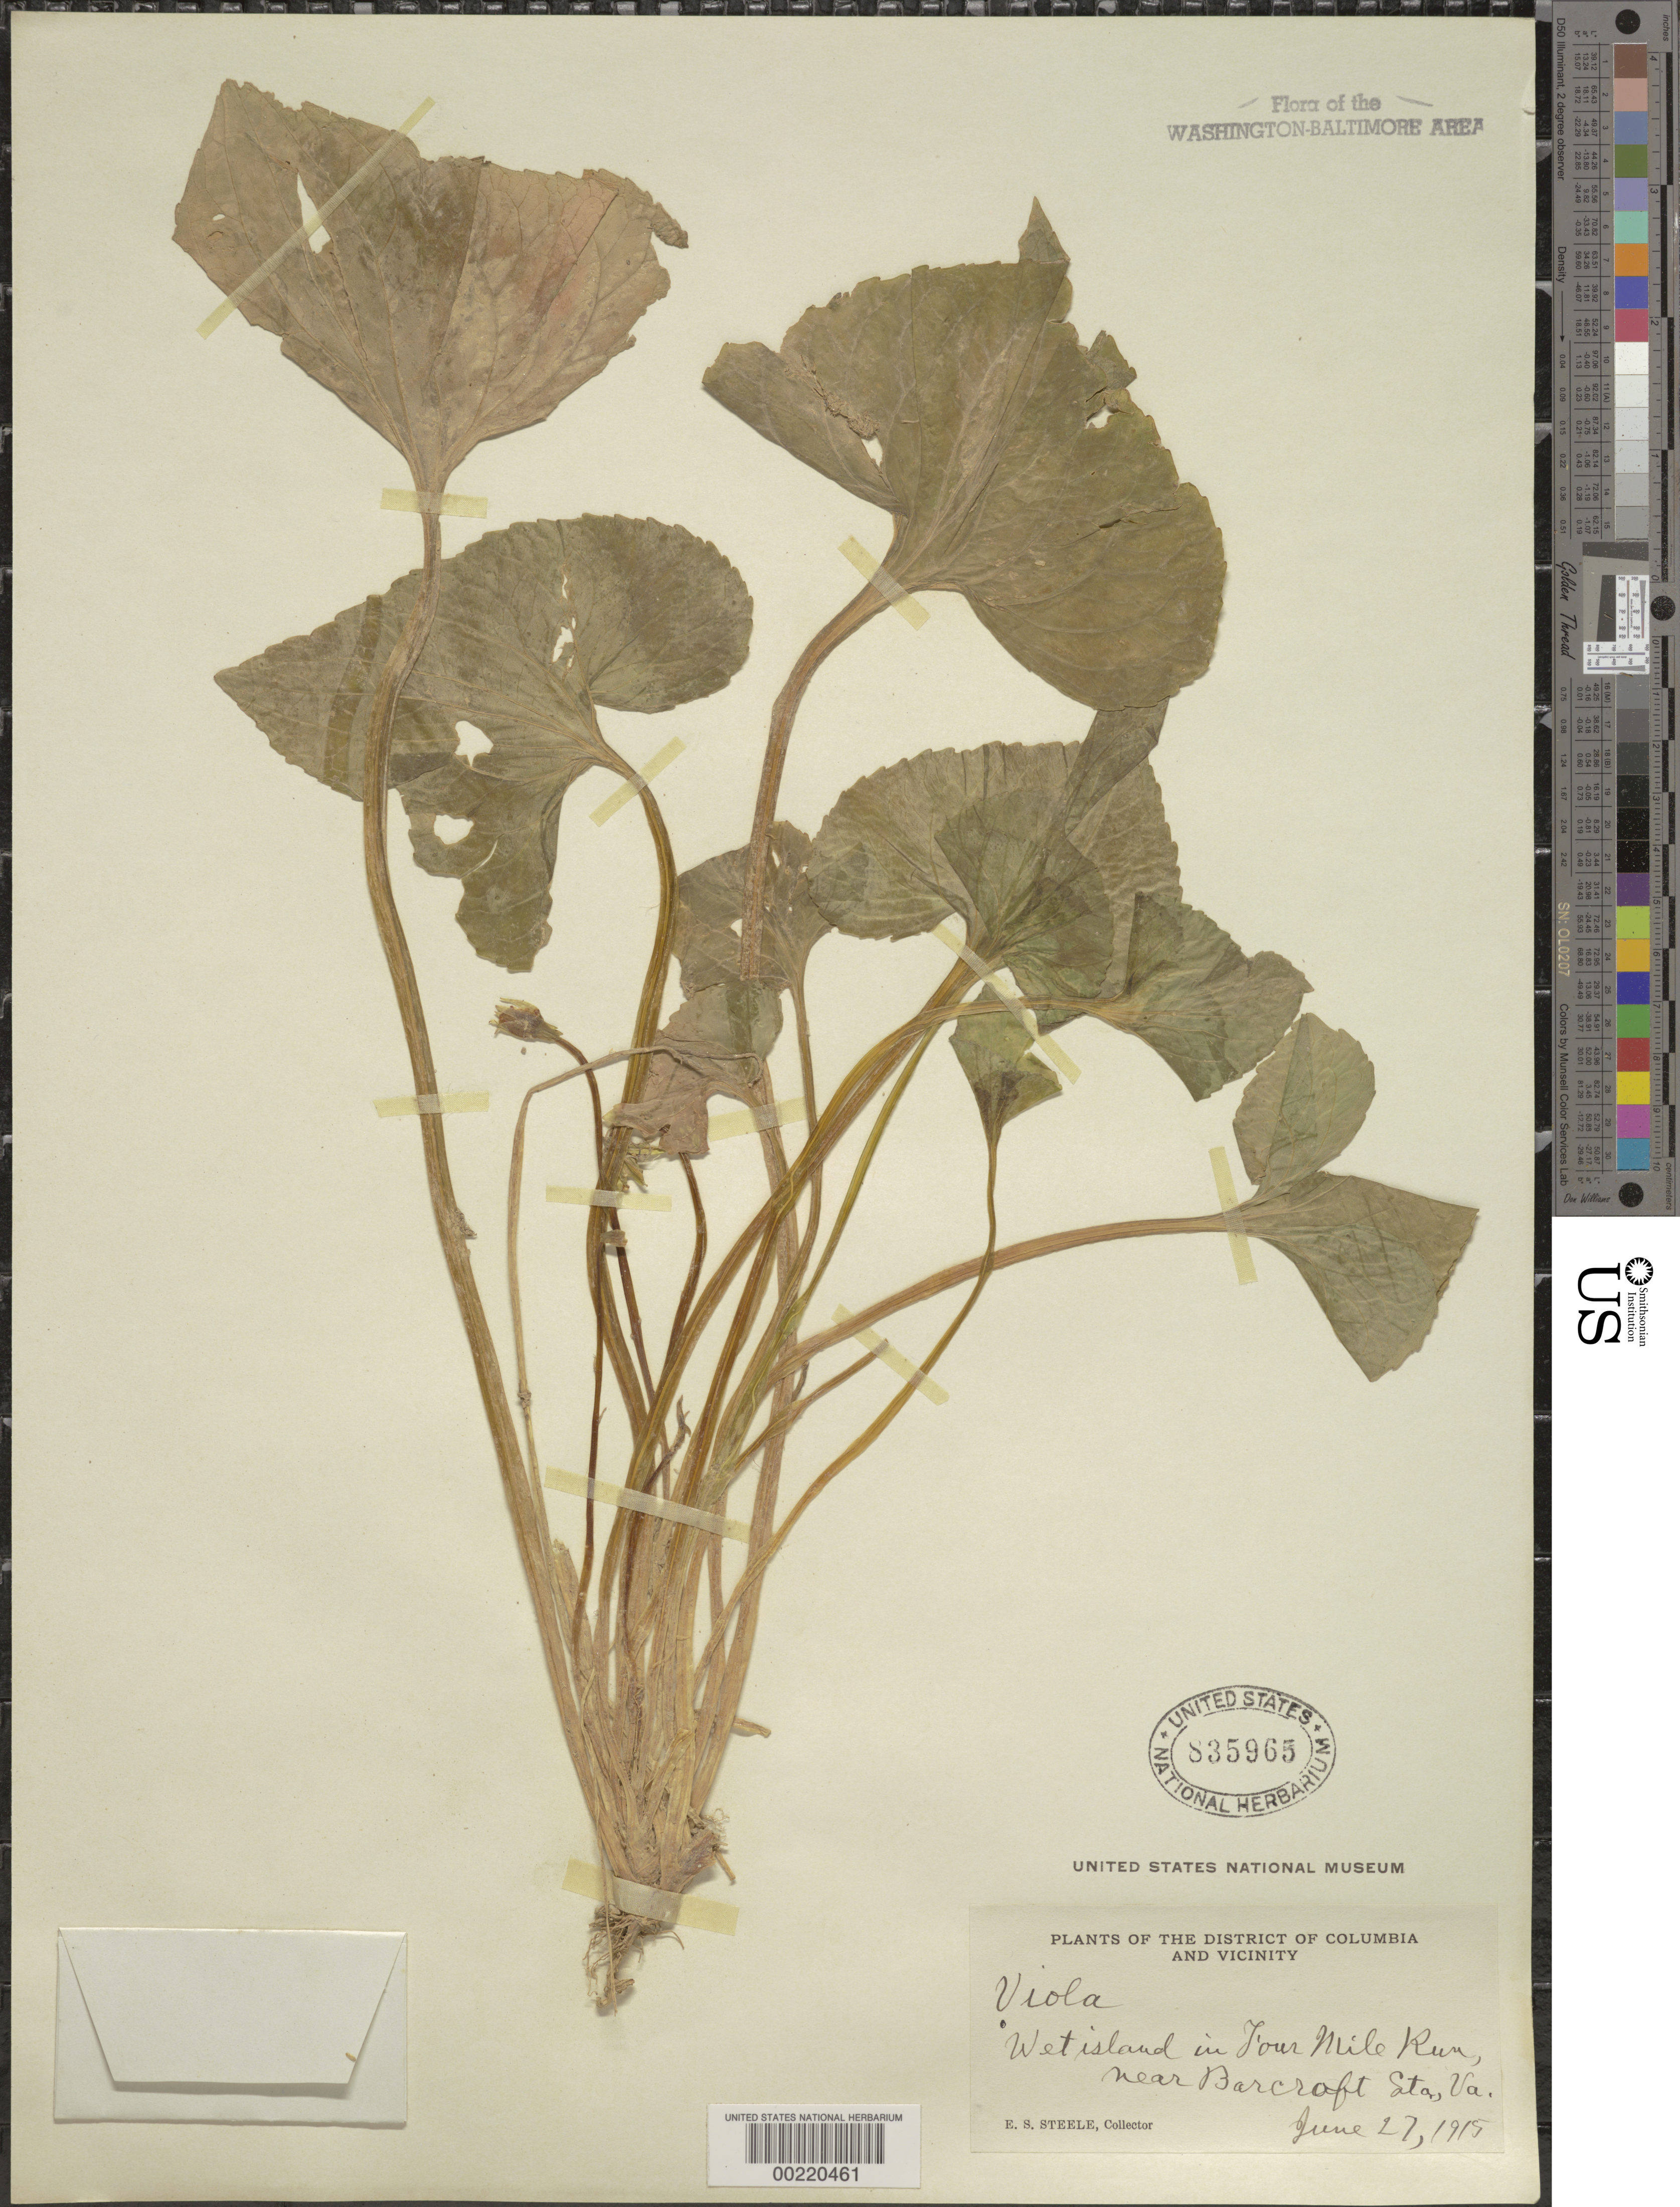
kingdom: Plantae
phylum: Tracheophyta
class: Magnoliopsida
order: Malpighiales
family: Violaceae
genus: Viola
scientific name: Viola sp.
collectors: E. Steele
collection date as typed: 27 Jun 1915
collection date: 1915-06-27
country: United States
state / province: Virginia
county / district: Arlington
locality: Four Mile Run, Barcroft vicinity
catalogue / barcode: US 835965